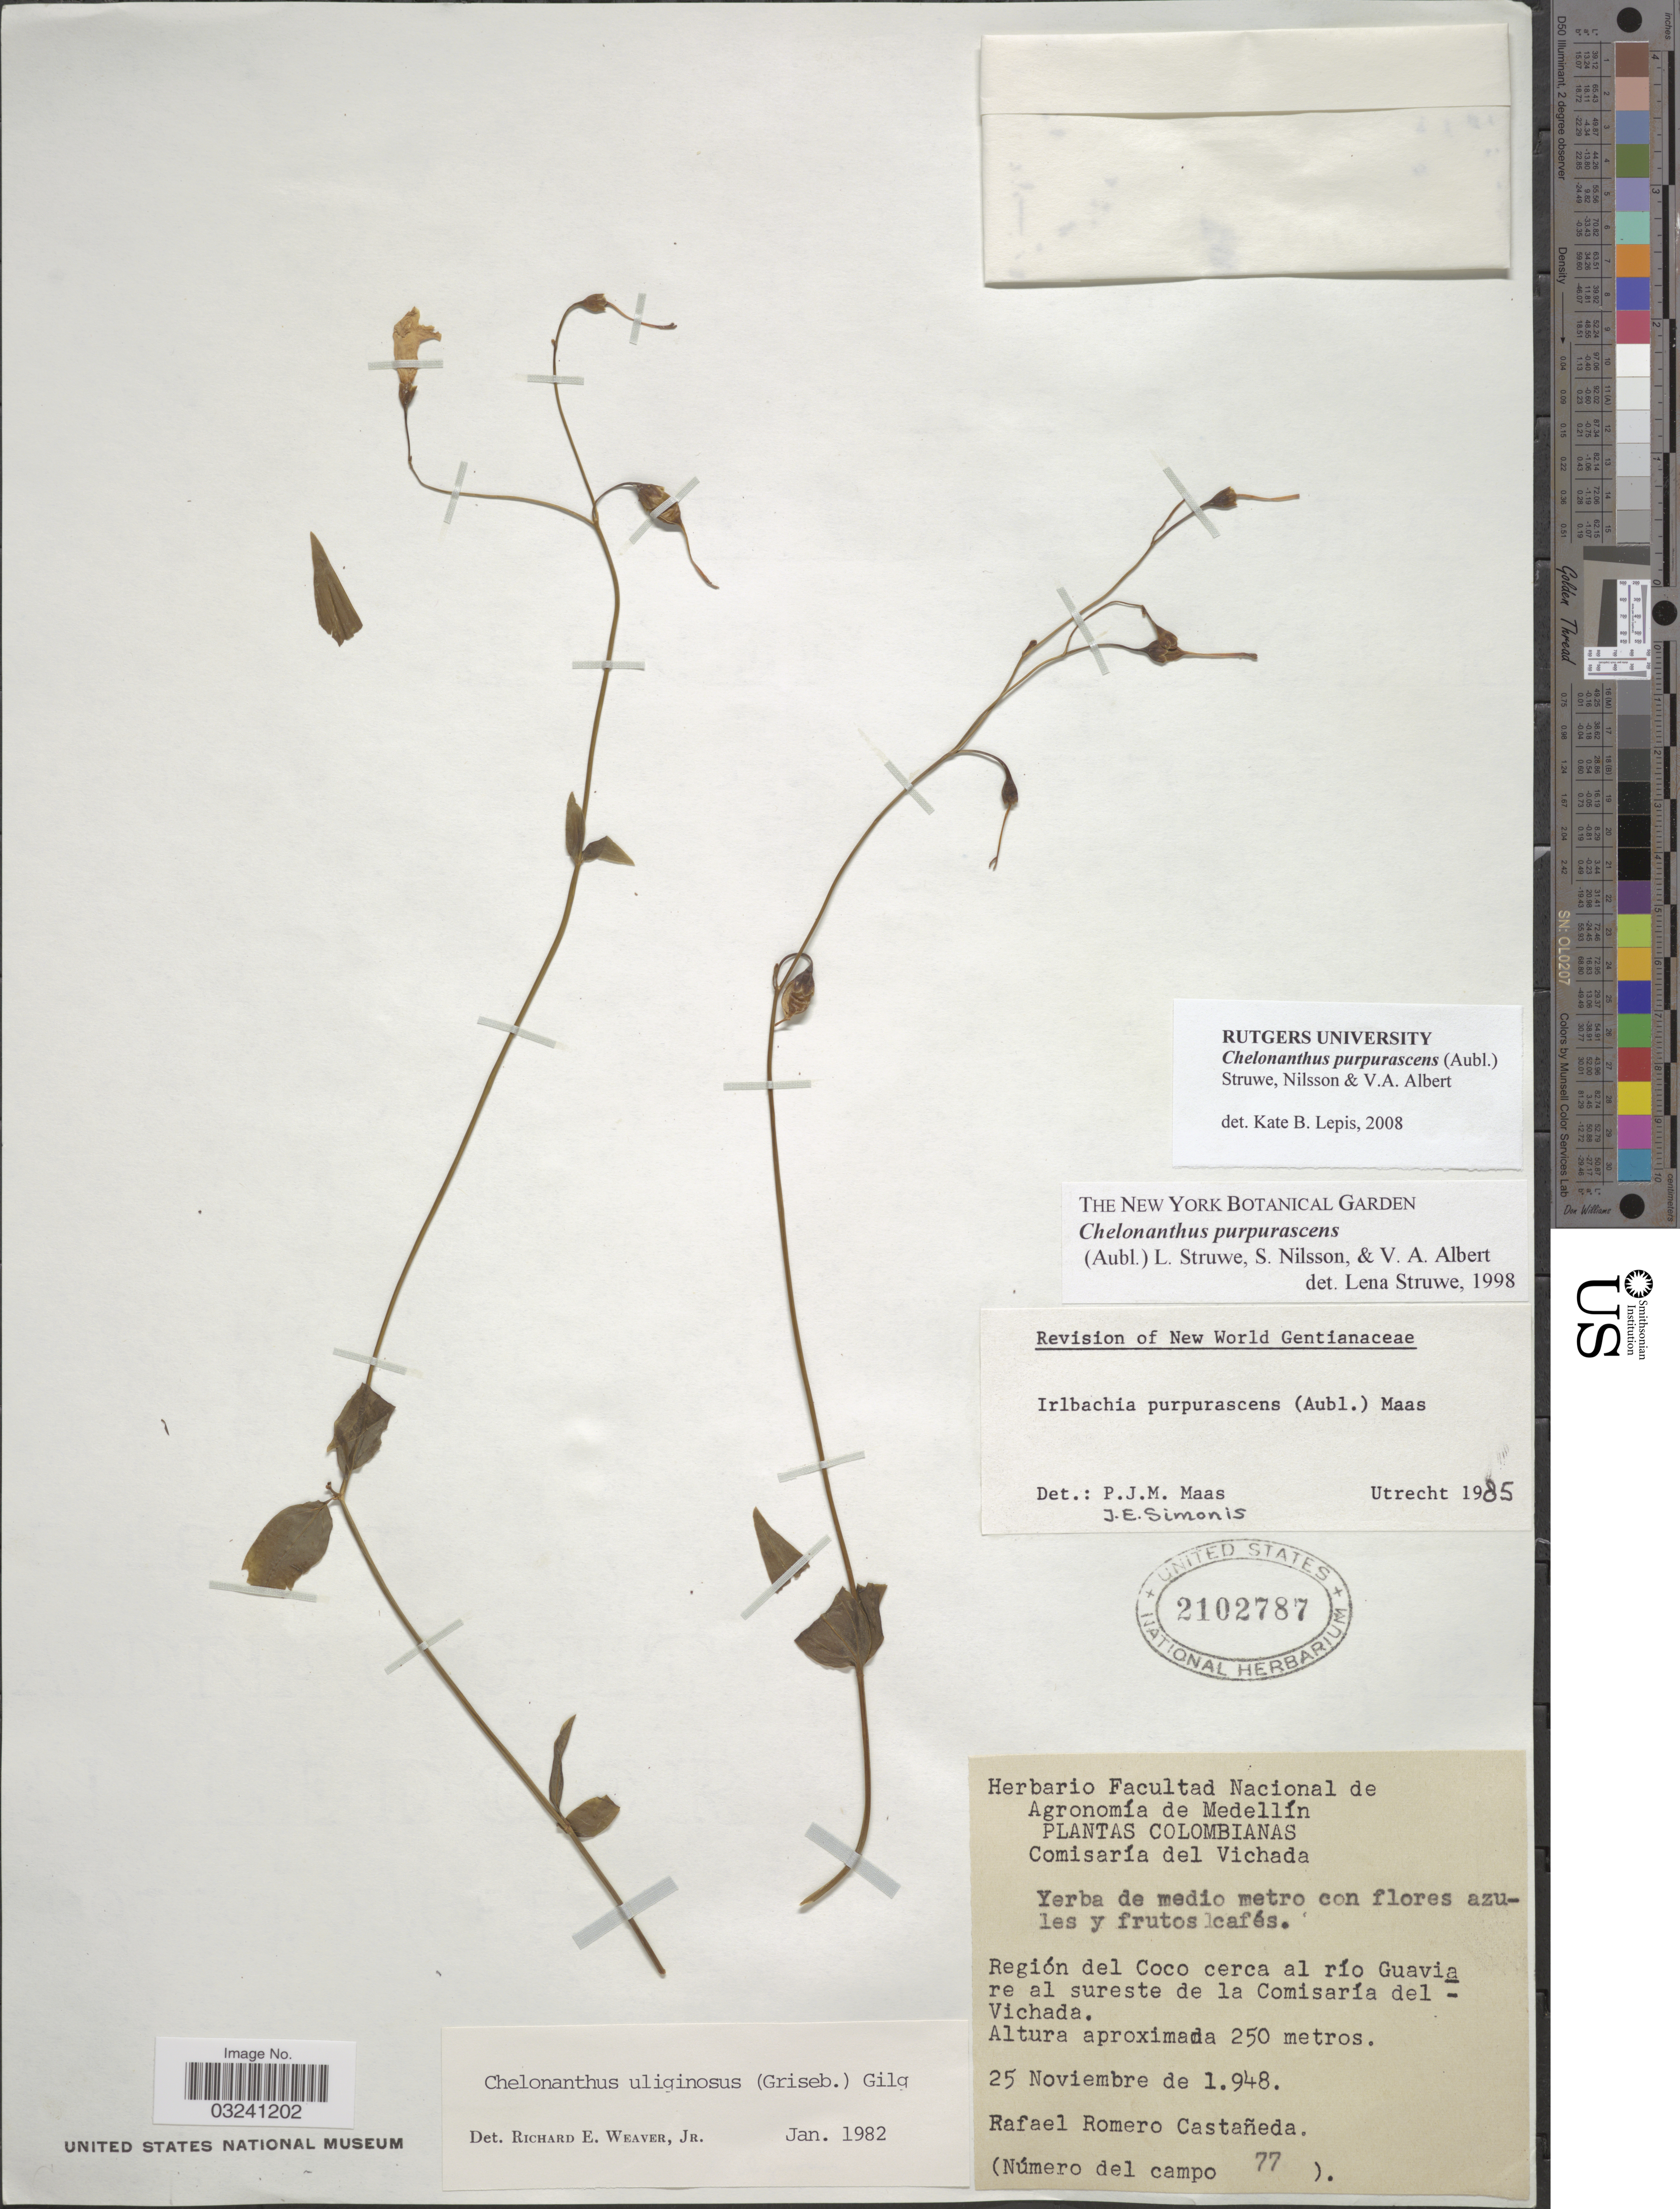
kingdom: Plantae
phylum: Tracheophyta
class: Magnoliopsida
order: Gentianales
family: Gentianaceae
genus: Chelonanthus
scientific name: Chelonanthus purpurascens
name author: (Aubl.) Struwe et al.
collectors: R. Romero Castañeda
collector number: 77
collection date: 1948-11-25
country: Colombia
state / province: Vichada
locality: Comisaría del Vichada. Región del Coco cerca al río Guaviare al sureste de la Comisaría del Vichada.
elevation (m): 250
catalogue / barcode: US 2102787